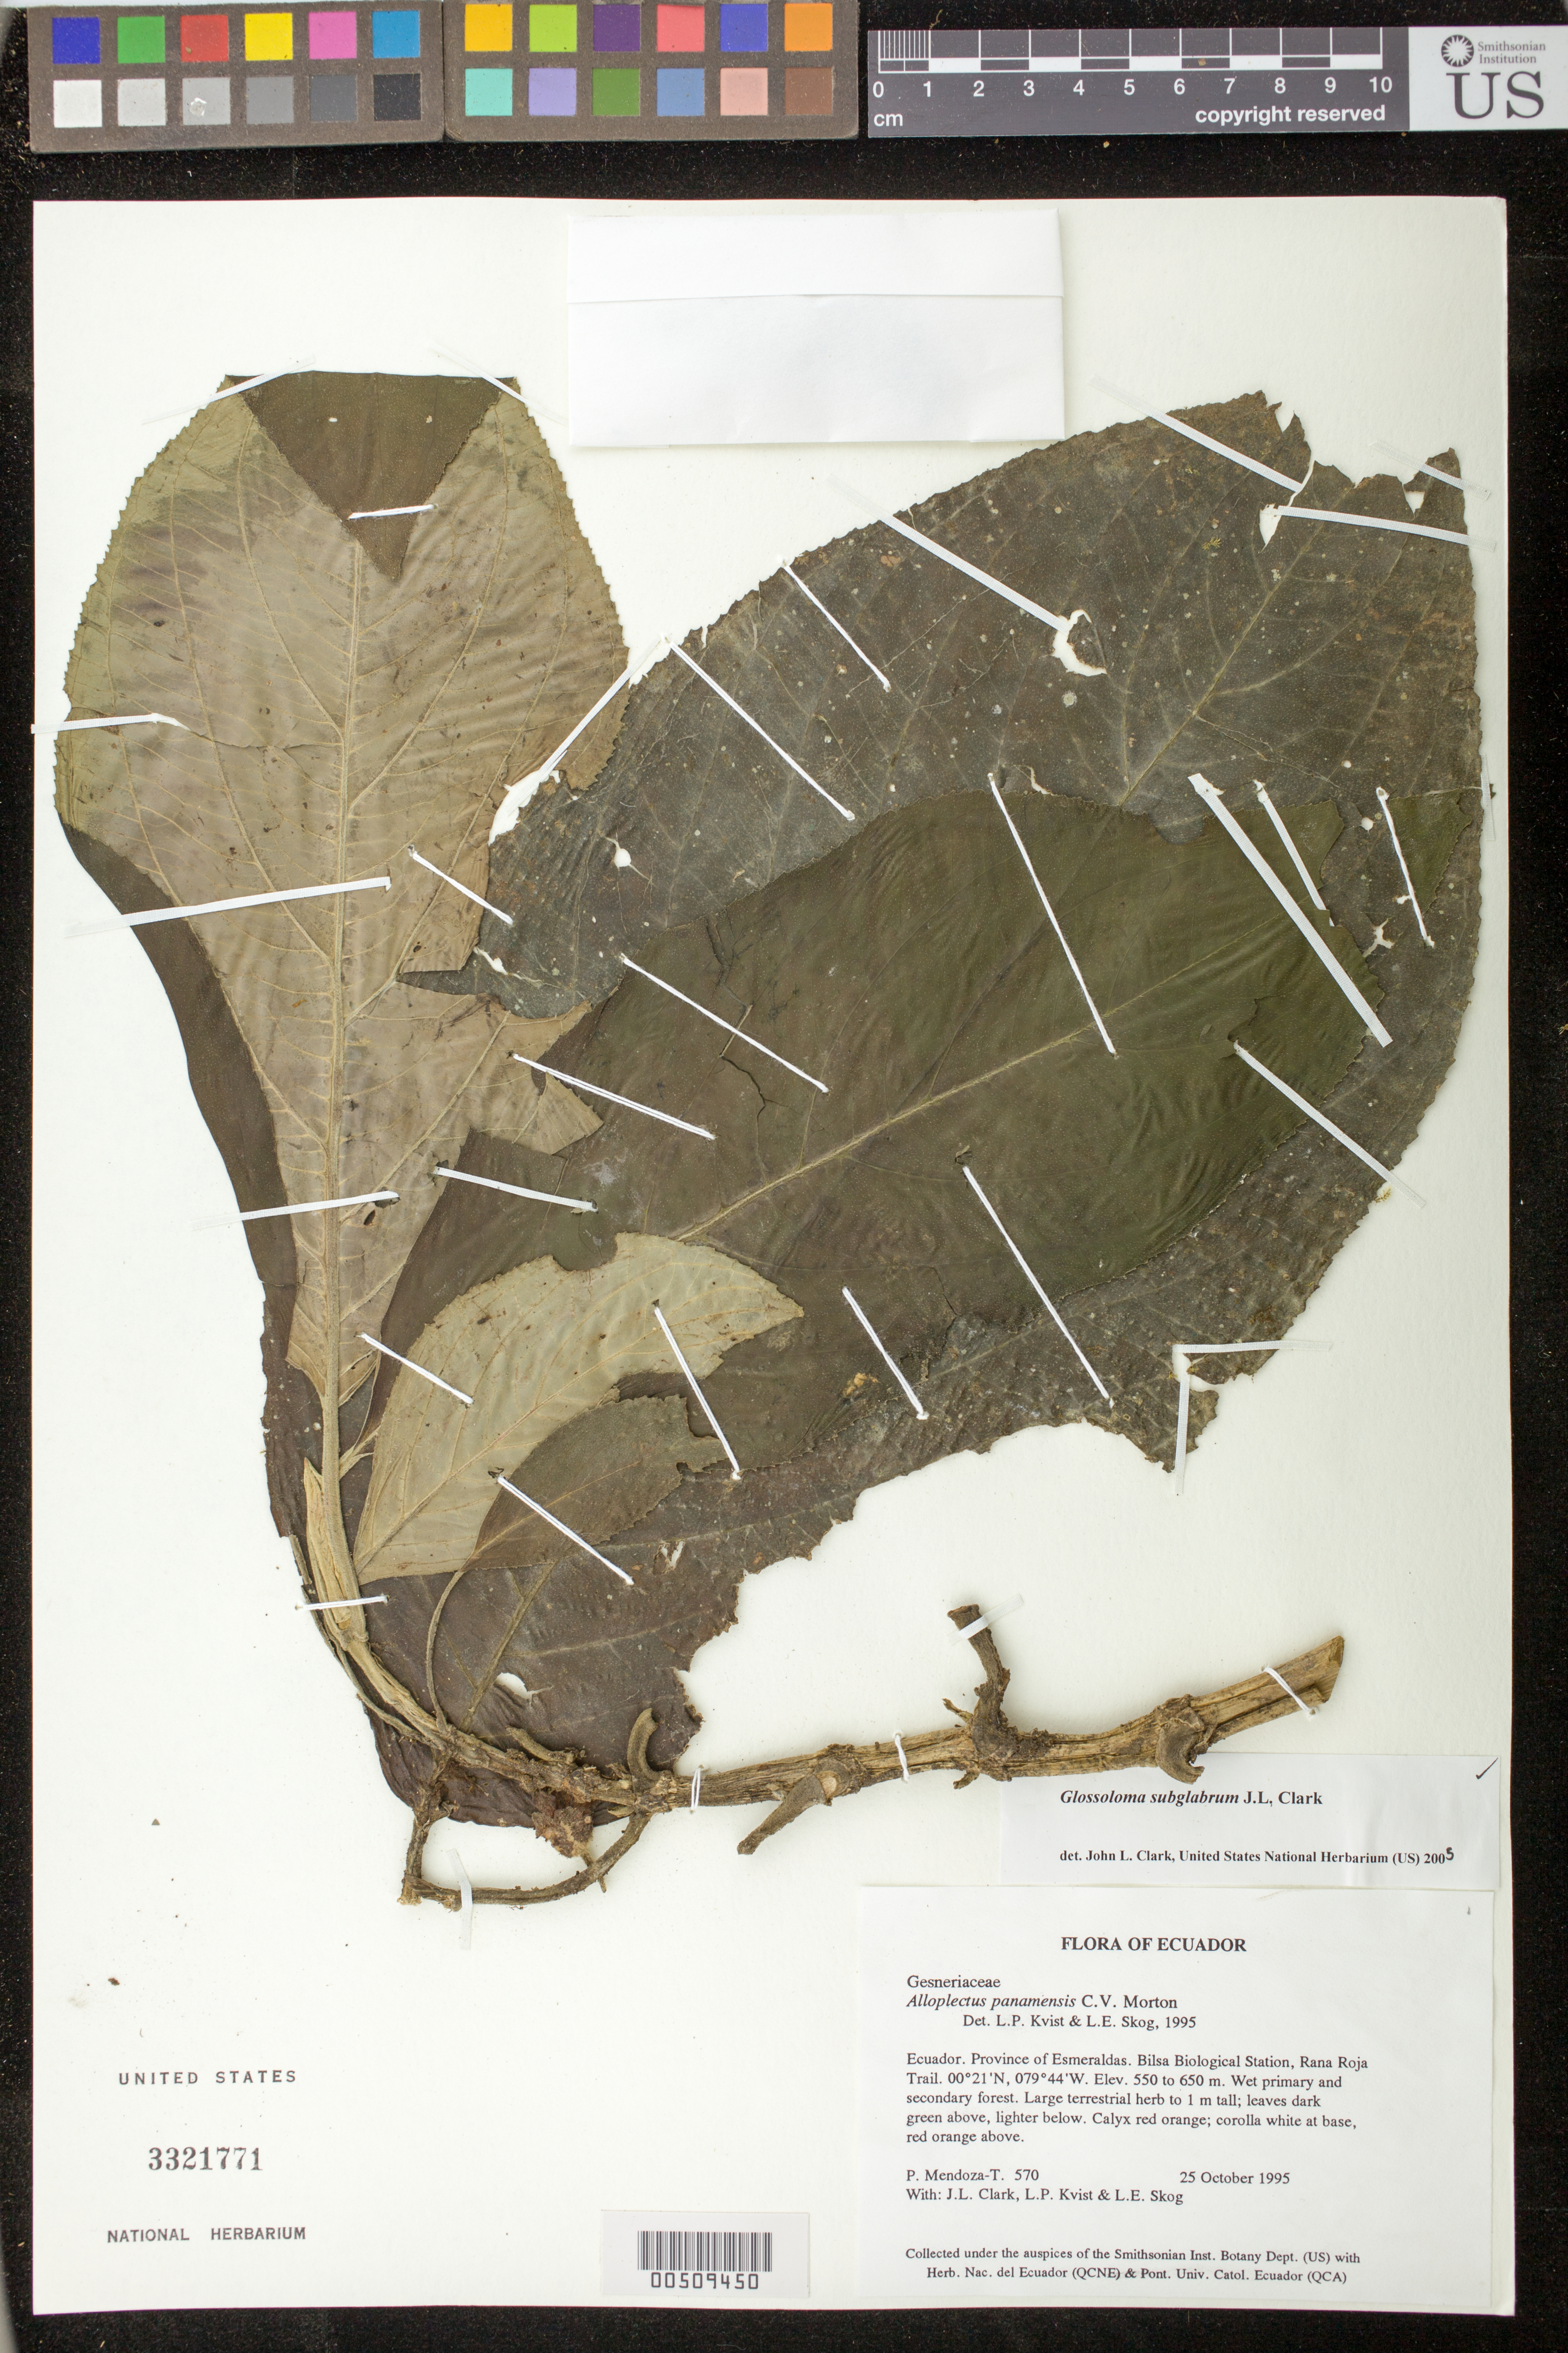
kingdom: Plantae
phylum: Tracheophyta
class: Magnoliopsida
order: Lamiales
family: Gesneriaceae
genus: Glossoloma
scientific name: Glossoloma subglabrum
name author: J.L. Clark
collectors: P. Mendoza-T., J. L. Clark, L. P. Kvist & L. E. Skog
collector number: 570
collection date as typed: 25 Oct 1995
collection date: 1995-10-25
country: Ecuador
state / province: Esmeraldas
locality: Bilsa Biological Station, Rana Roja Trail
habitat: Wet primary and secondary forest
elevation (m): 550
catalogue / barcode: US 3321771